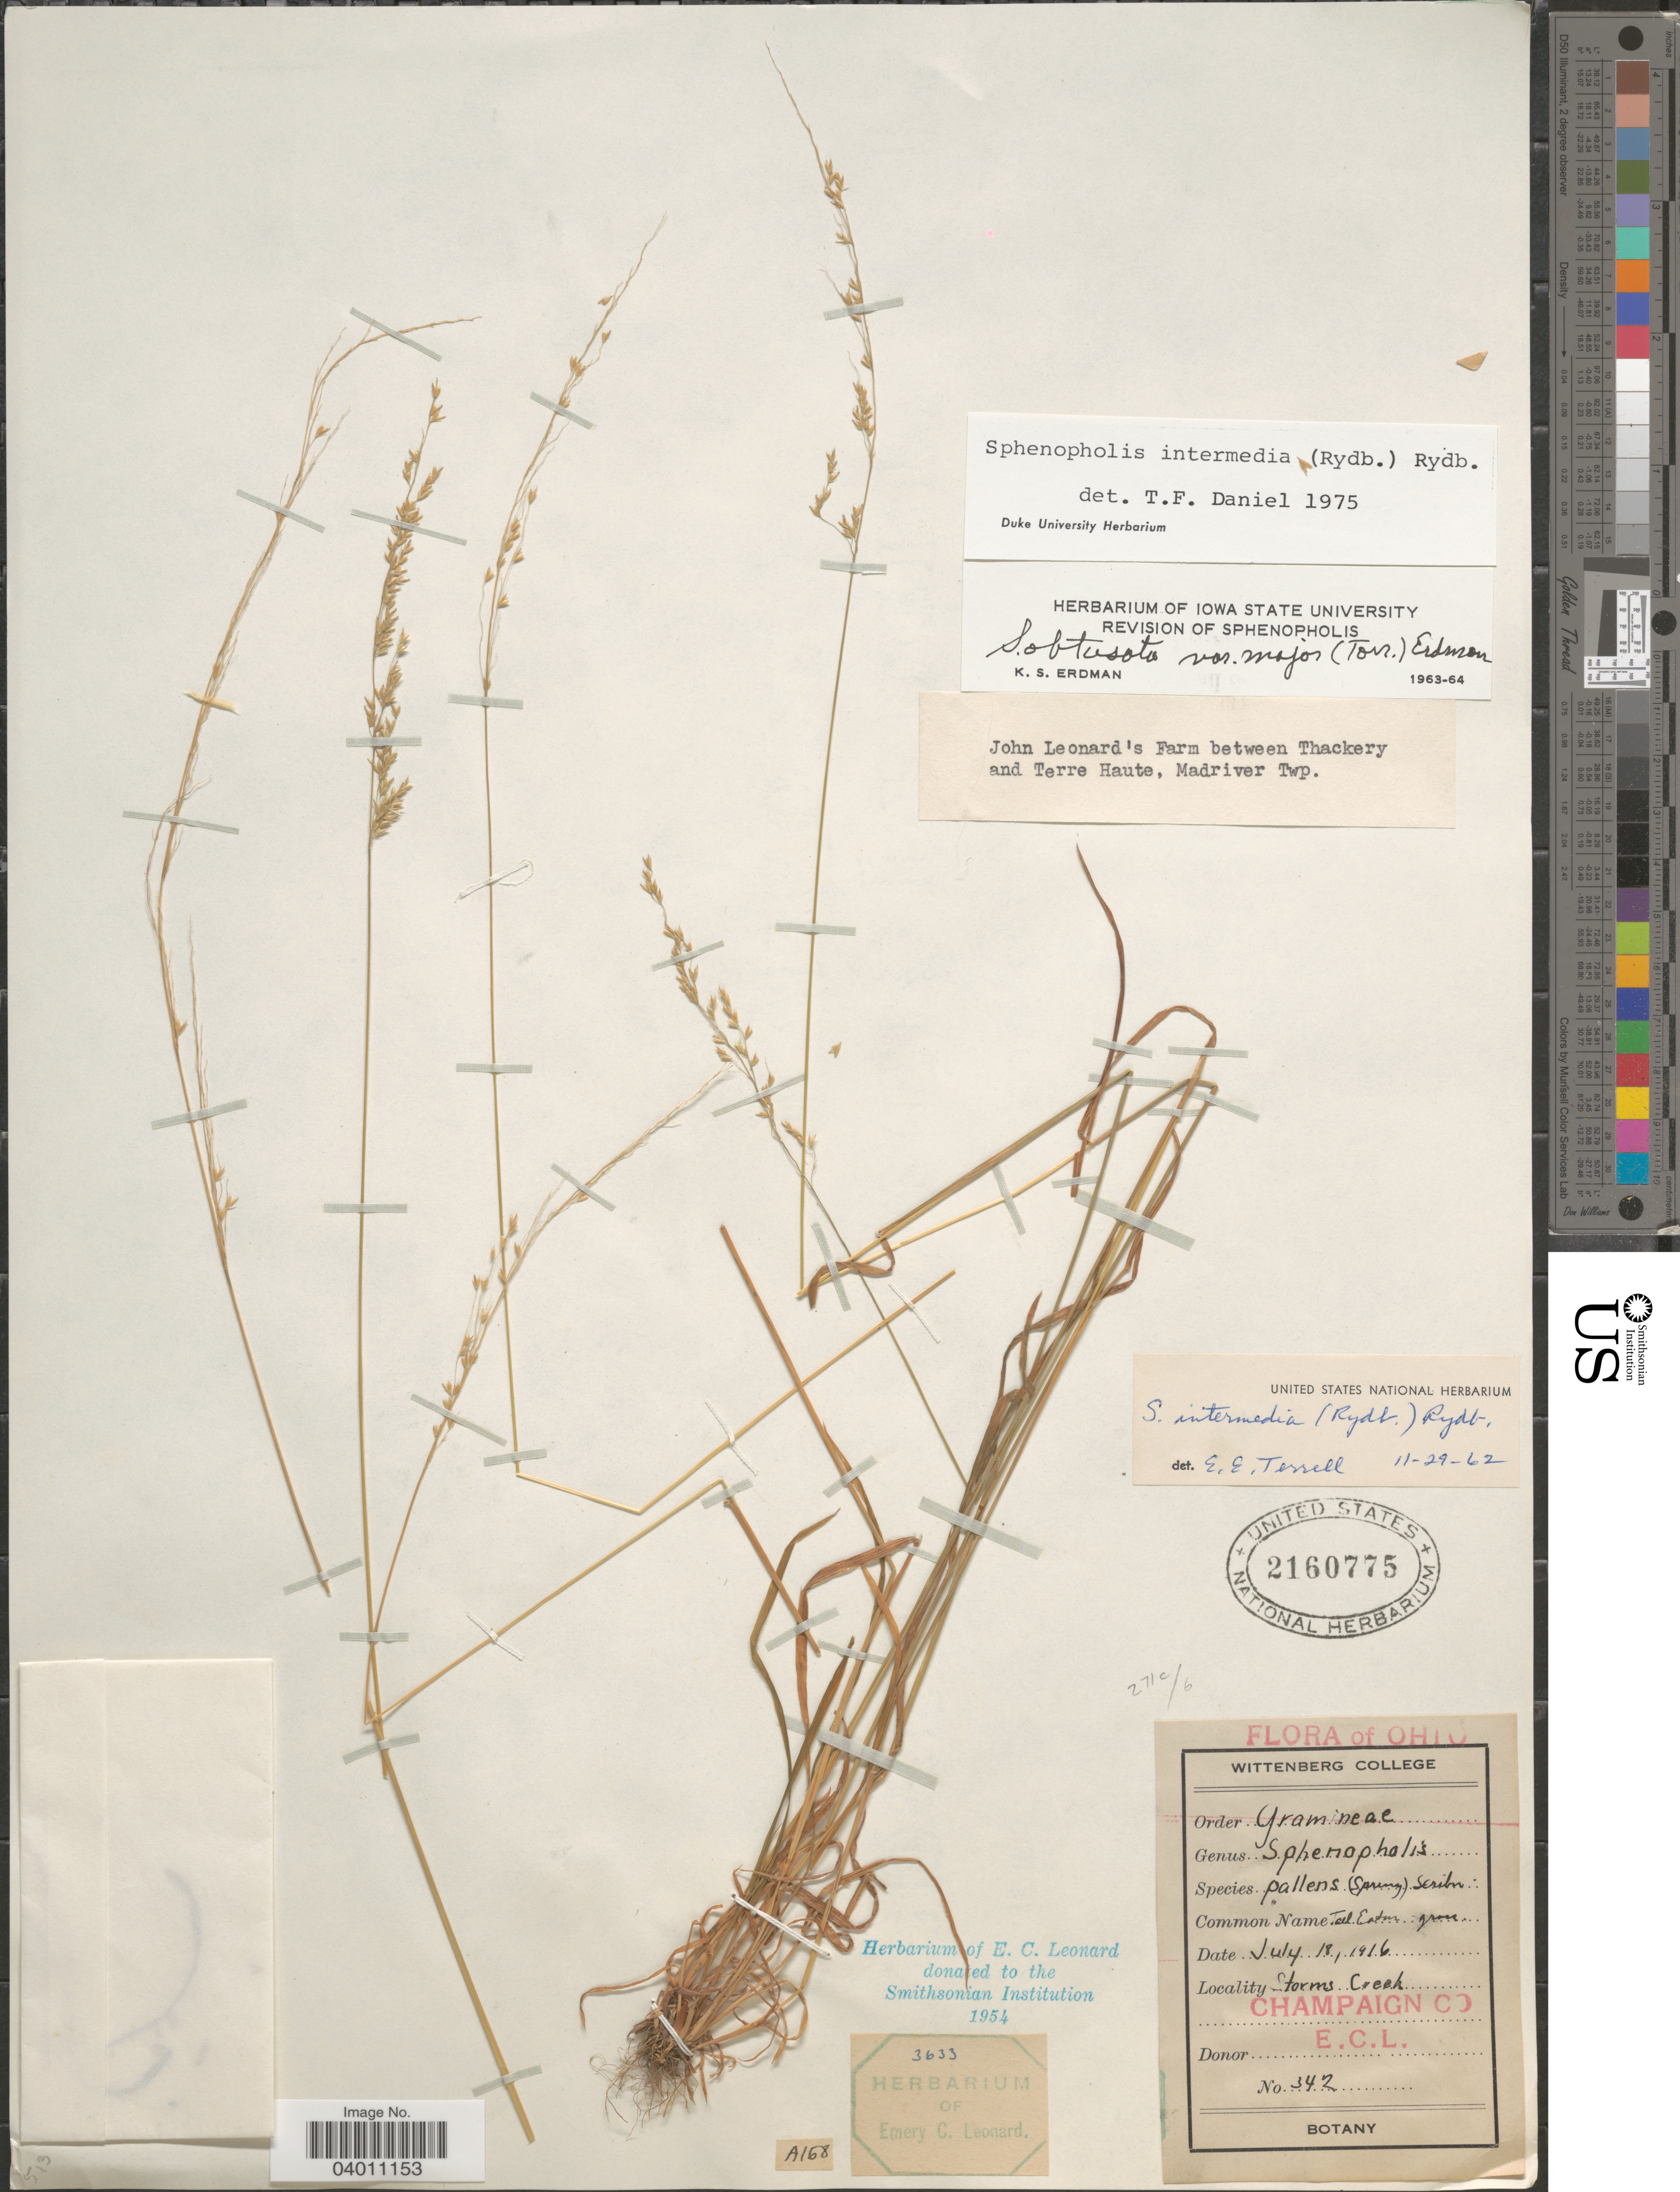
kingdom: Plantae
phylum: Tracheophyta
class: Liliopsida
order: Poales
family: Poaceae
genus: Sphenopholis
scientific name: Sphenopholis intermedia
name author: (Rydb.) Rydb.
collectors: E. C. Leonard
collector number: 342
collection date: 1916-07-18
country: United States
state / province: Ohio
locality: John Leonard's Farm between Thackery and Terre Haute, Madriver Twp. Storms Creek. Champaign Co.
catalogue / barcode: US 2160775